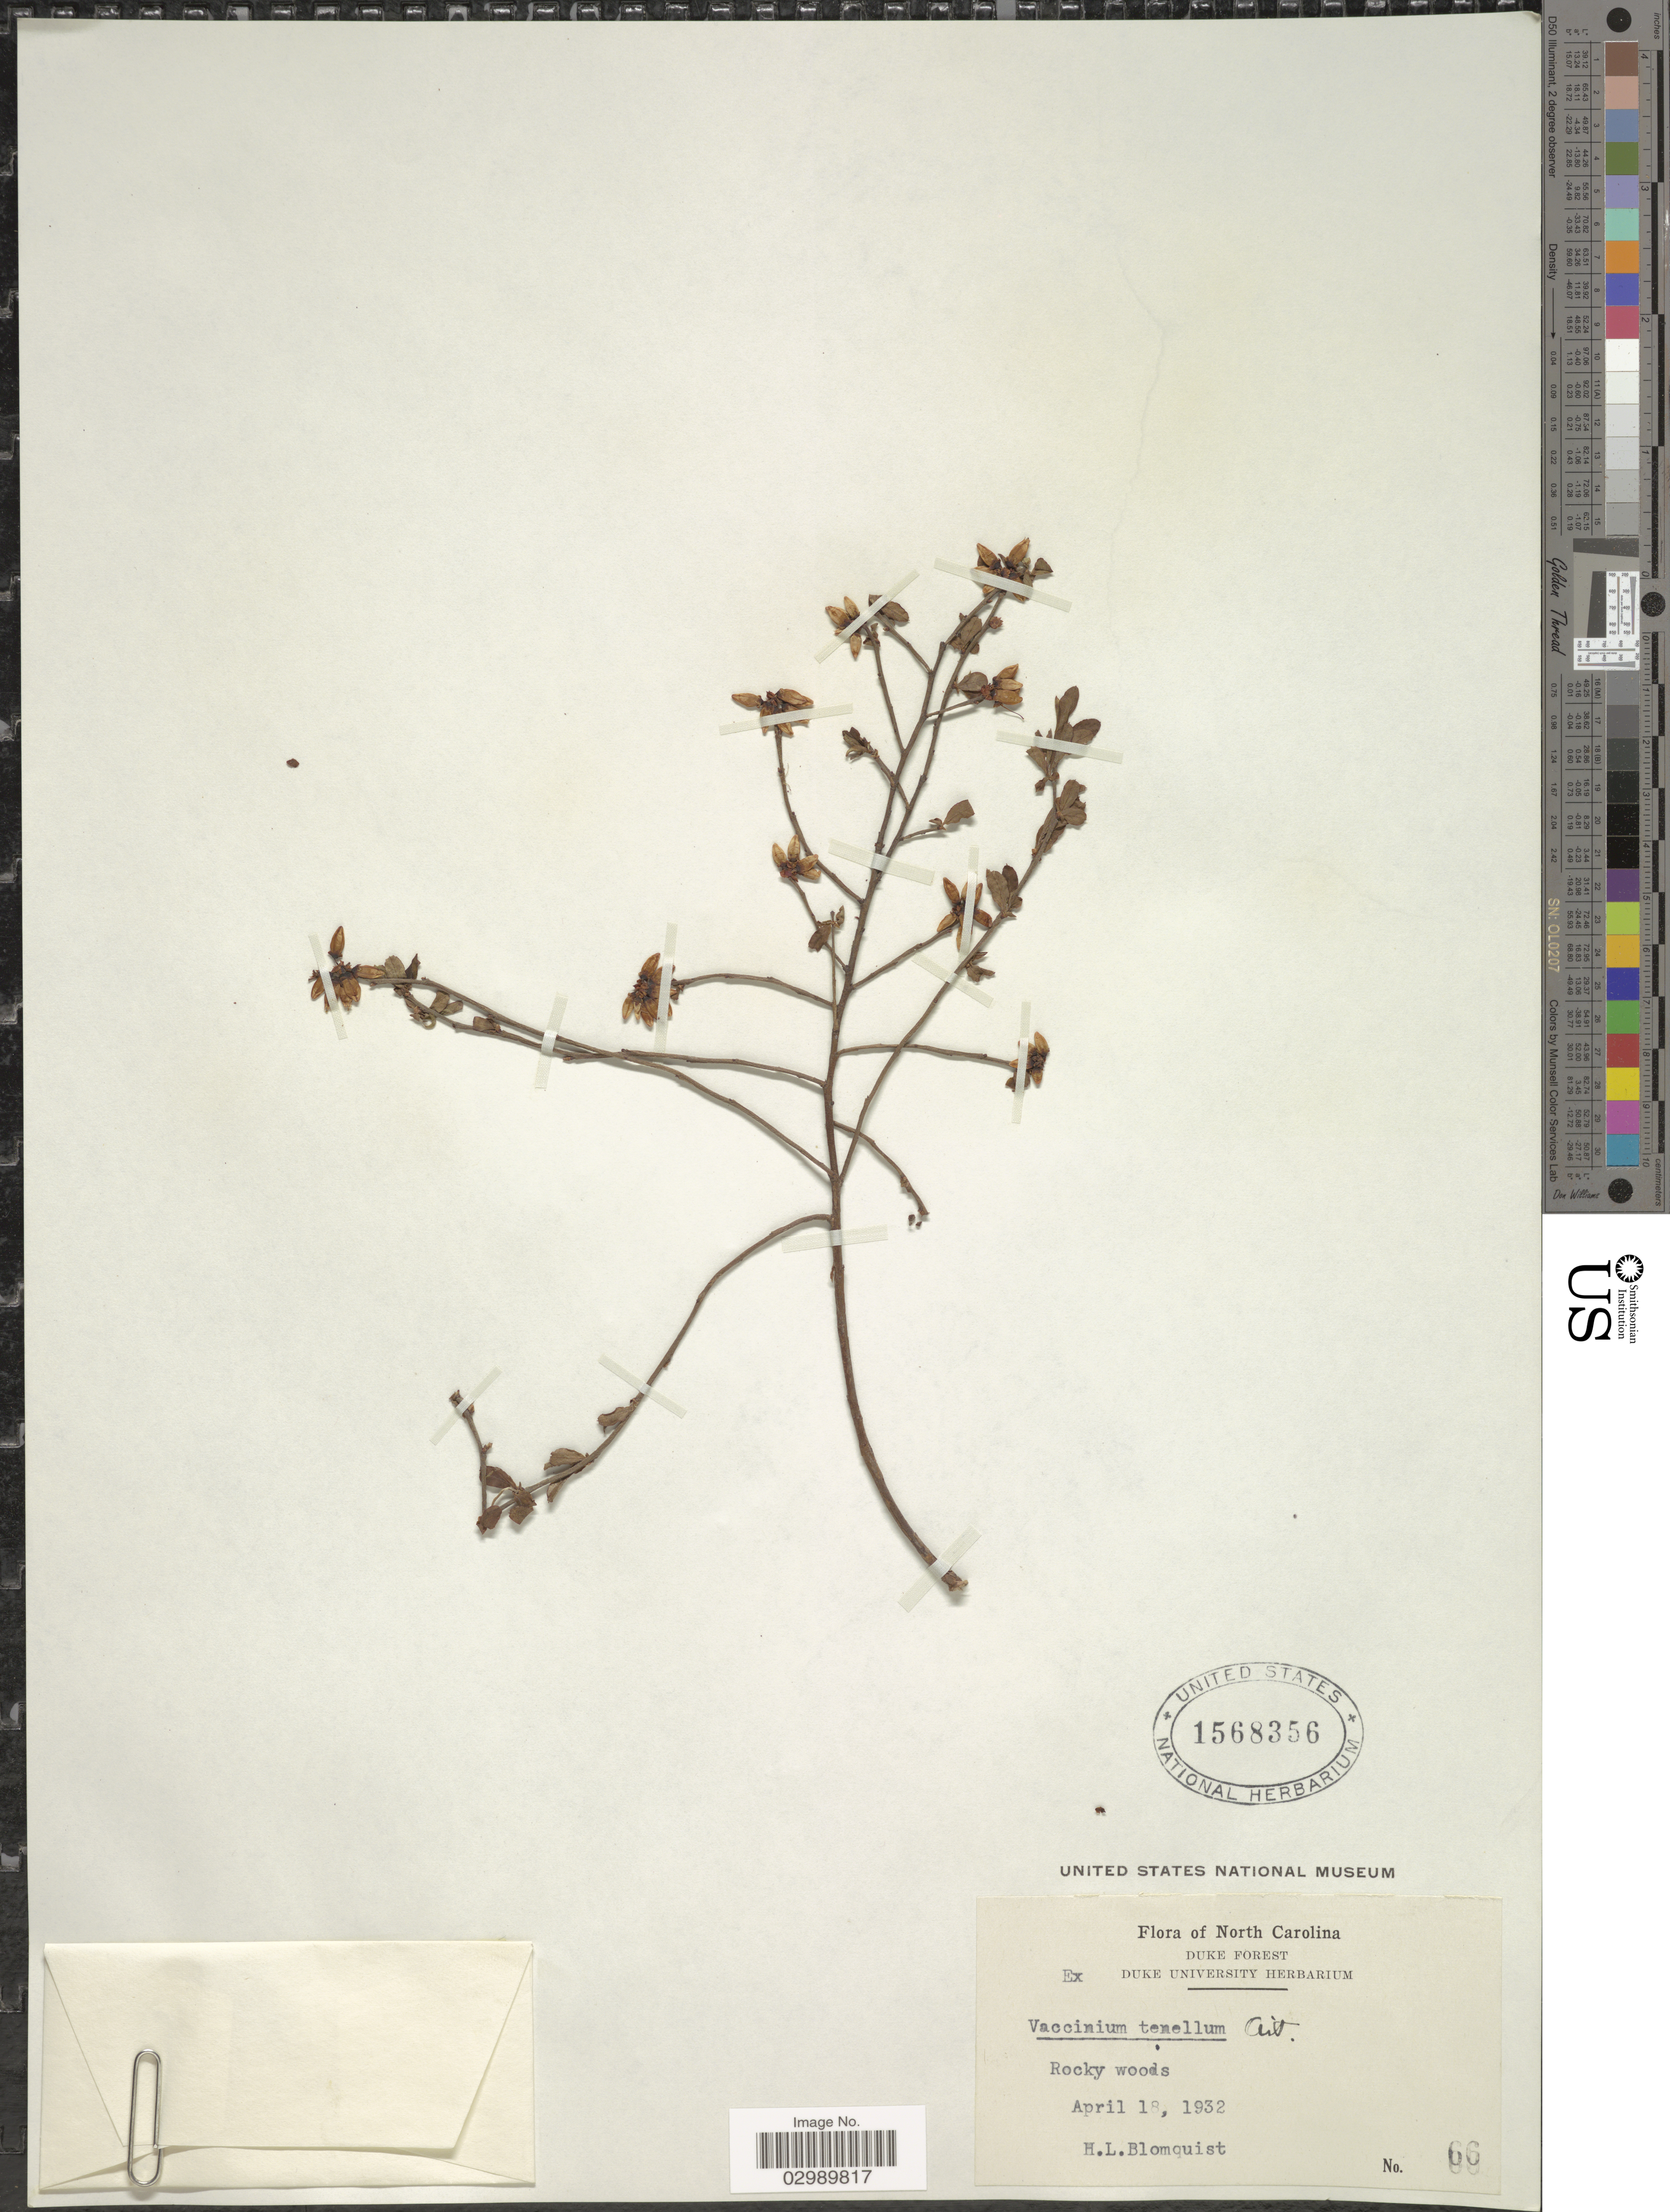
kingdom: Plantae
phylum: Tracheophyta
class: Magnoliopsida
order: Ericales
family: Ericaceae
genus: Vaccinium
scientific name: Vaccinium tenellum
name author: Aiton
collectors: H. Blomquist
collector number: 66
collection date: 1932-04-18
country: United States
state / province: North Carolina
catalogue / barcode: US 1568356